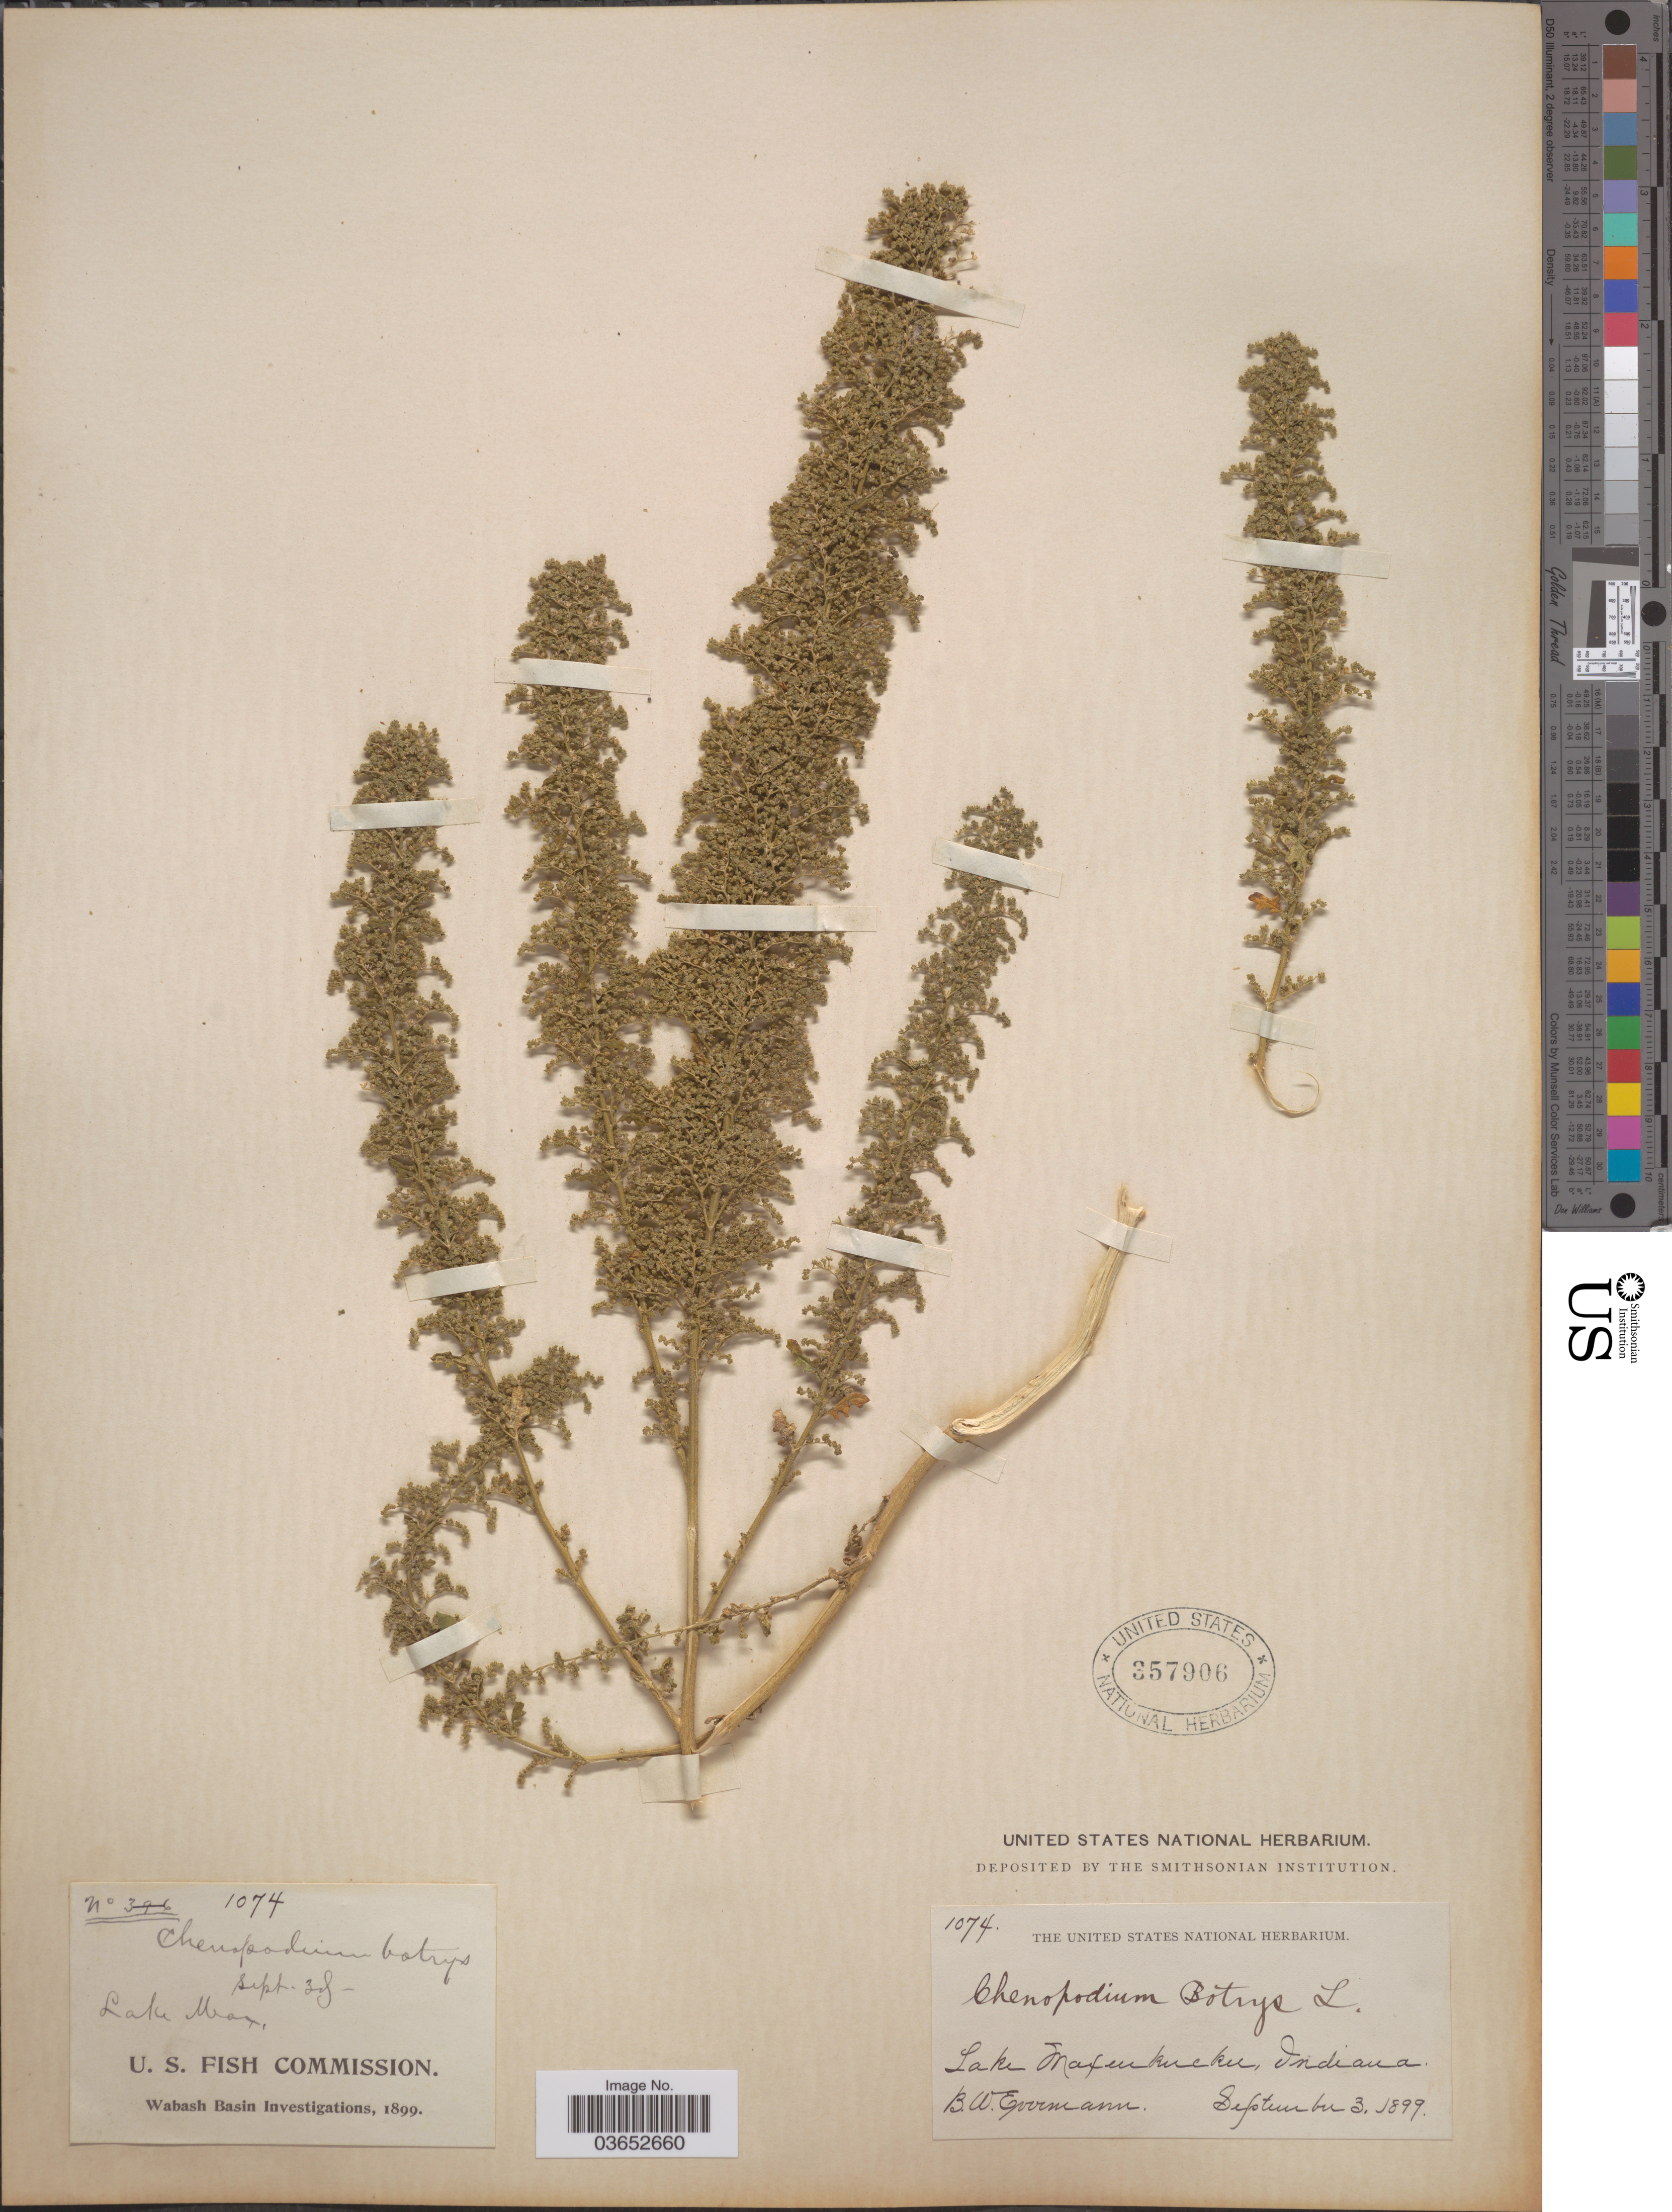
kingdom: Plantae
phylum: Tracheophyta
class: Magnoliopsida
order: Caryophyllales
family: Amaranthaceae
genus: Chenopodium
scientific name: Chenopodium botrys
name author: L.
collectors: B. W. Evermann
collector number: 1074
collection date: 1899-09-03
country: United States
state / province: Indiana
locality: Lake Maxinkuckee.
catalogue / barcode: US 357906